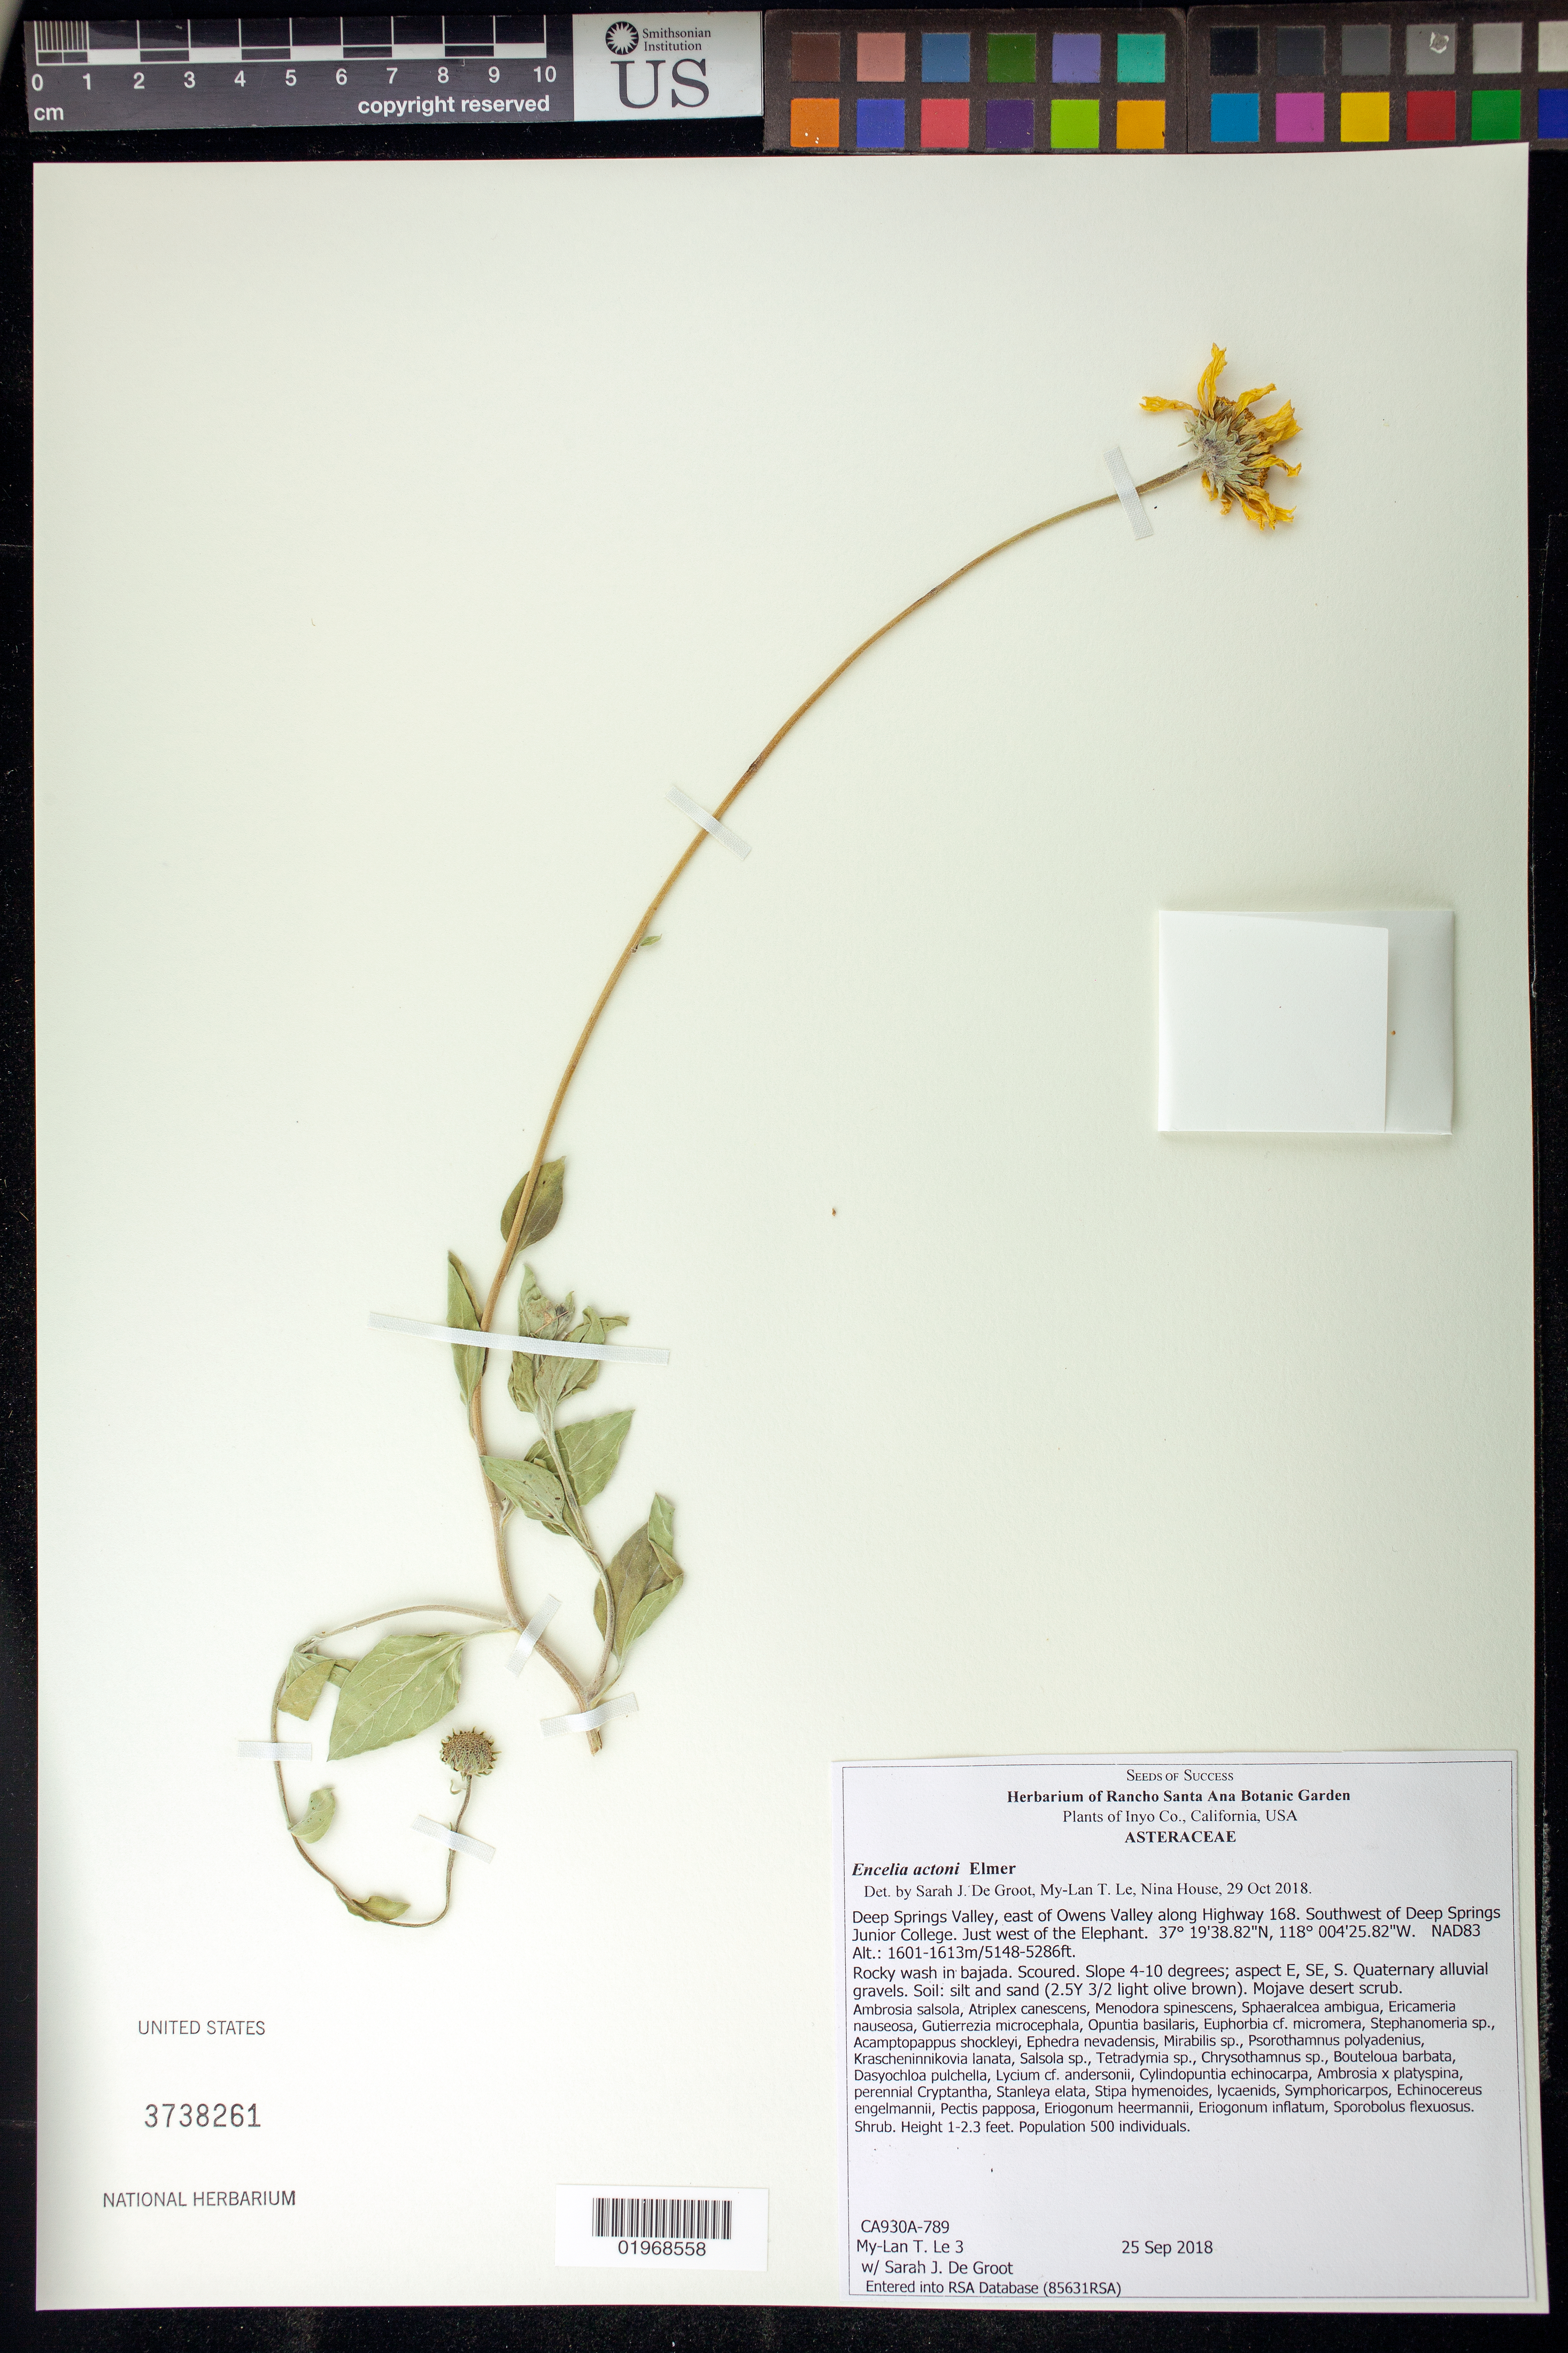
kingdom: Plantae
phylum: Tracheophyta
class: Magnoliopsida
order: Asterales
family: Asteraceae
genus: Encelia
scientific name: Encelia actoni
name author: Elmer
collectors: M. Le & S. De Groot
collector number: CA930A-789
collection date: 2018-09-25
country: United States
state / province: California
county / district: Inyo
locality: Deep Springs Valley, E of Owens Valley along Hwy 168, W of the Elephant.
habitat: Rocky wash in bajada. Mojave desert scrub.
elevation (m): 1569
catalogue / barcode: US 3738261